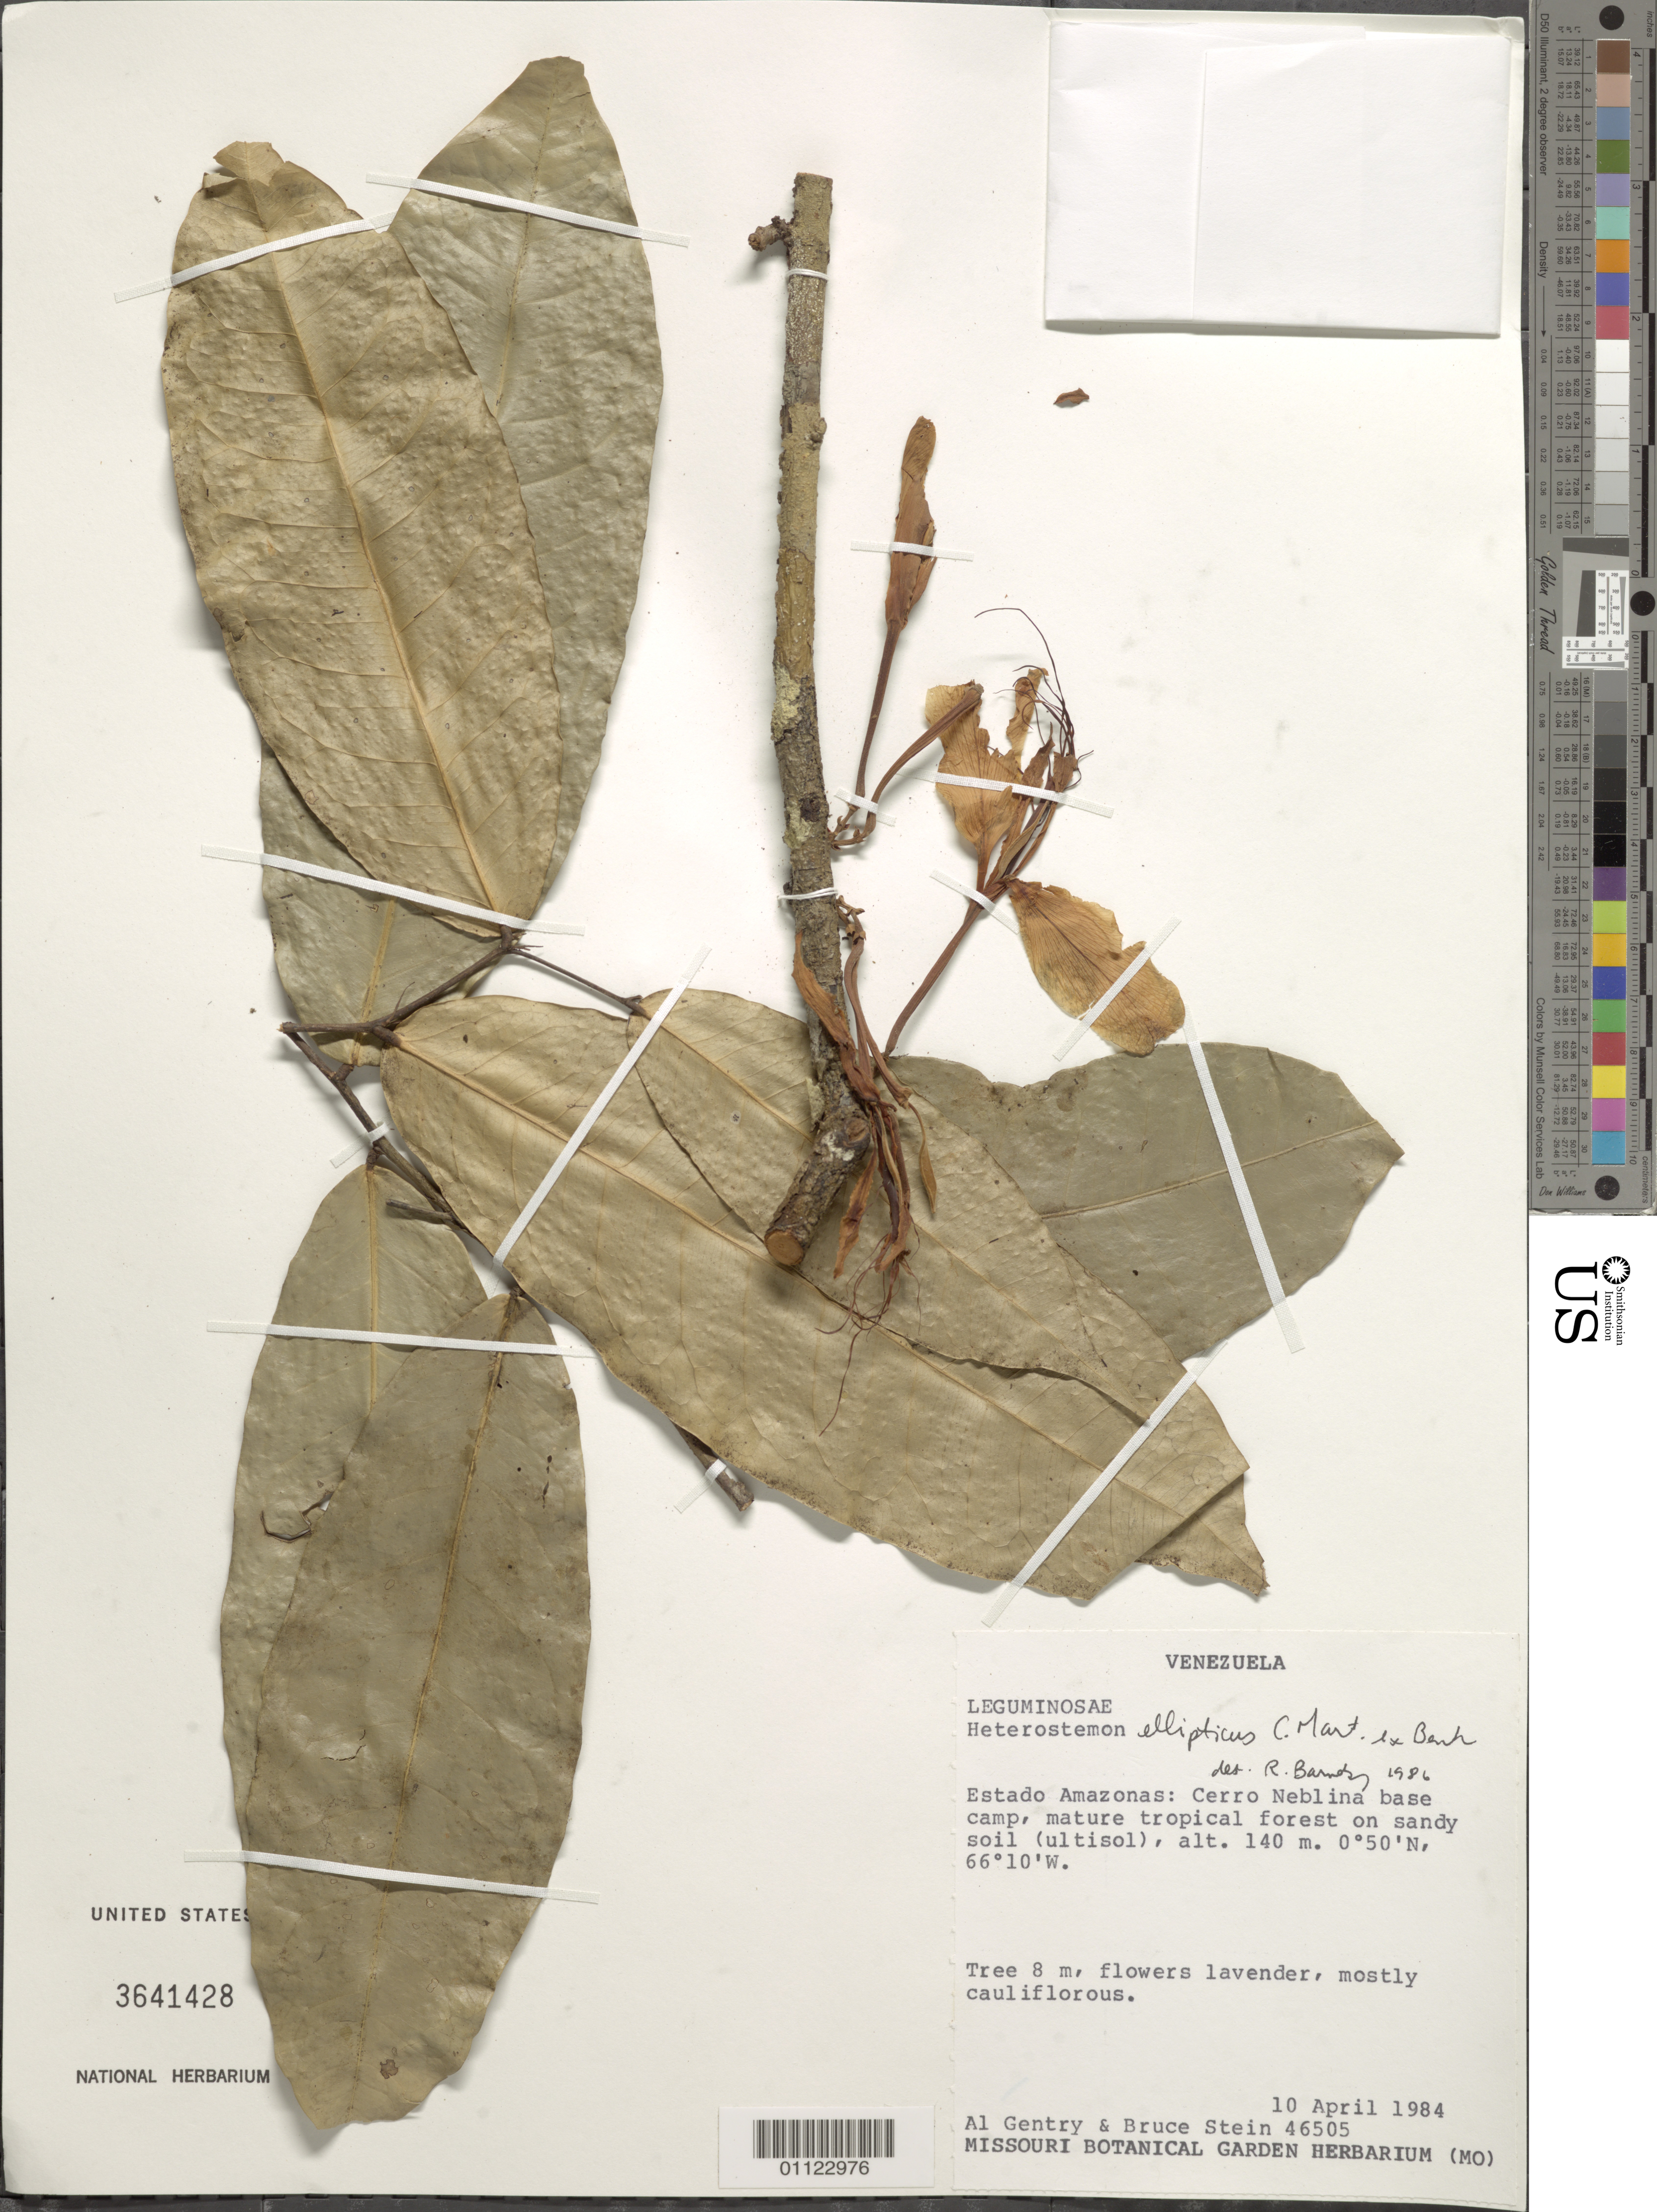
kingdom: Plantae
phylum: Tracheophyta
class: Magnoliopsida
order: Fabales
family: Fabaceae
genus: Heterostemon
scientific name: Heterostemon ellipticus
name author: Benth. ex Mart.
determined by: Barneby, Rupert C., (NY)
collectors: A. H. Gentry & B. Stein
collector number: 46505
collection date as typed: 10-Apr-84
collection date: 1984-04-10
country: Venezuela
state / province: Amazonas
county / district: Río Negro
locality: Cerro de La Neblina Base Camp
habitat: Mature tropical forest on sandy soil (ultisol)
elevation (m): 140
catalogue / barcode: US 3641428